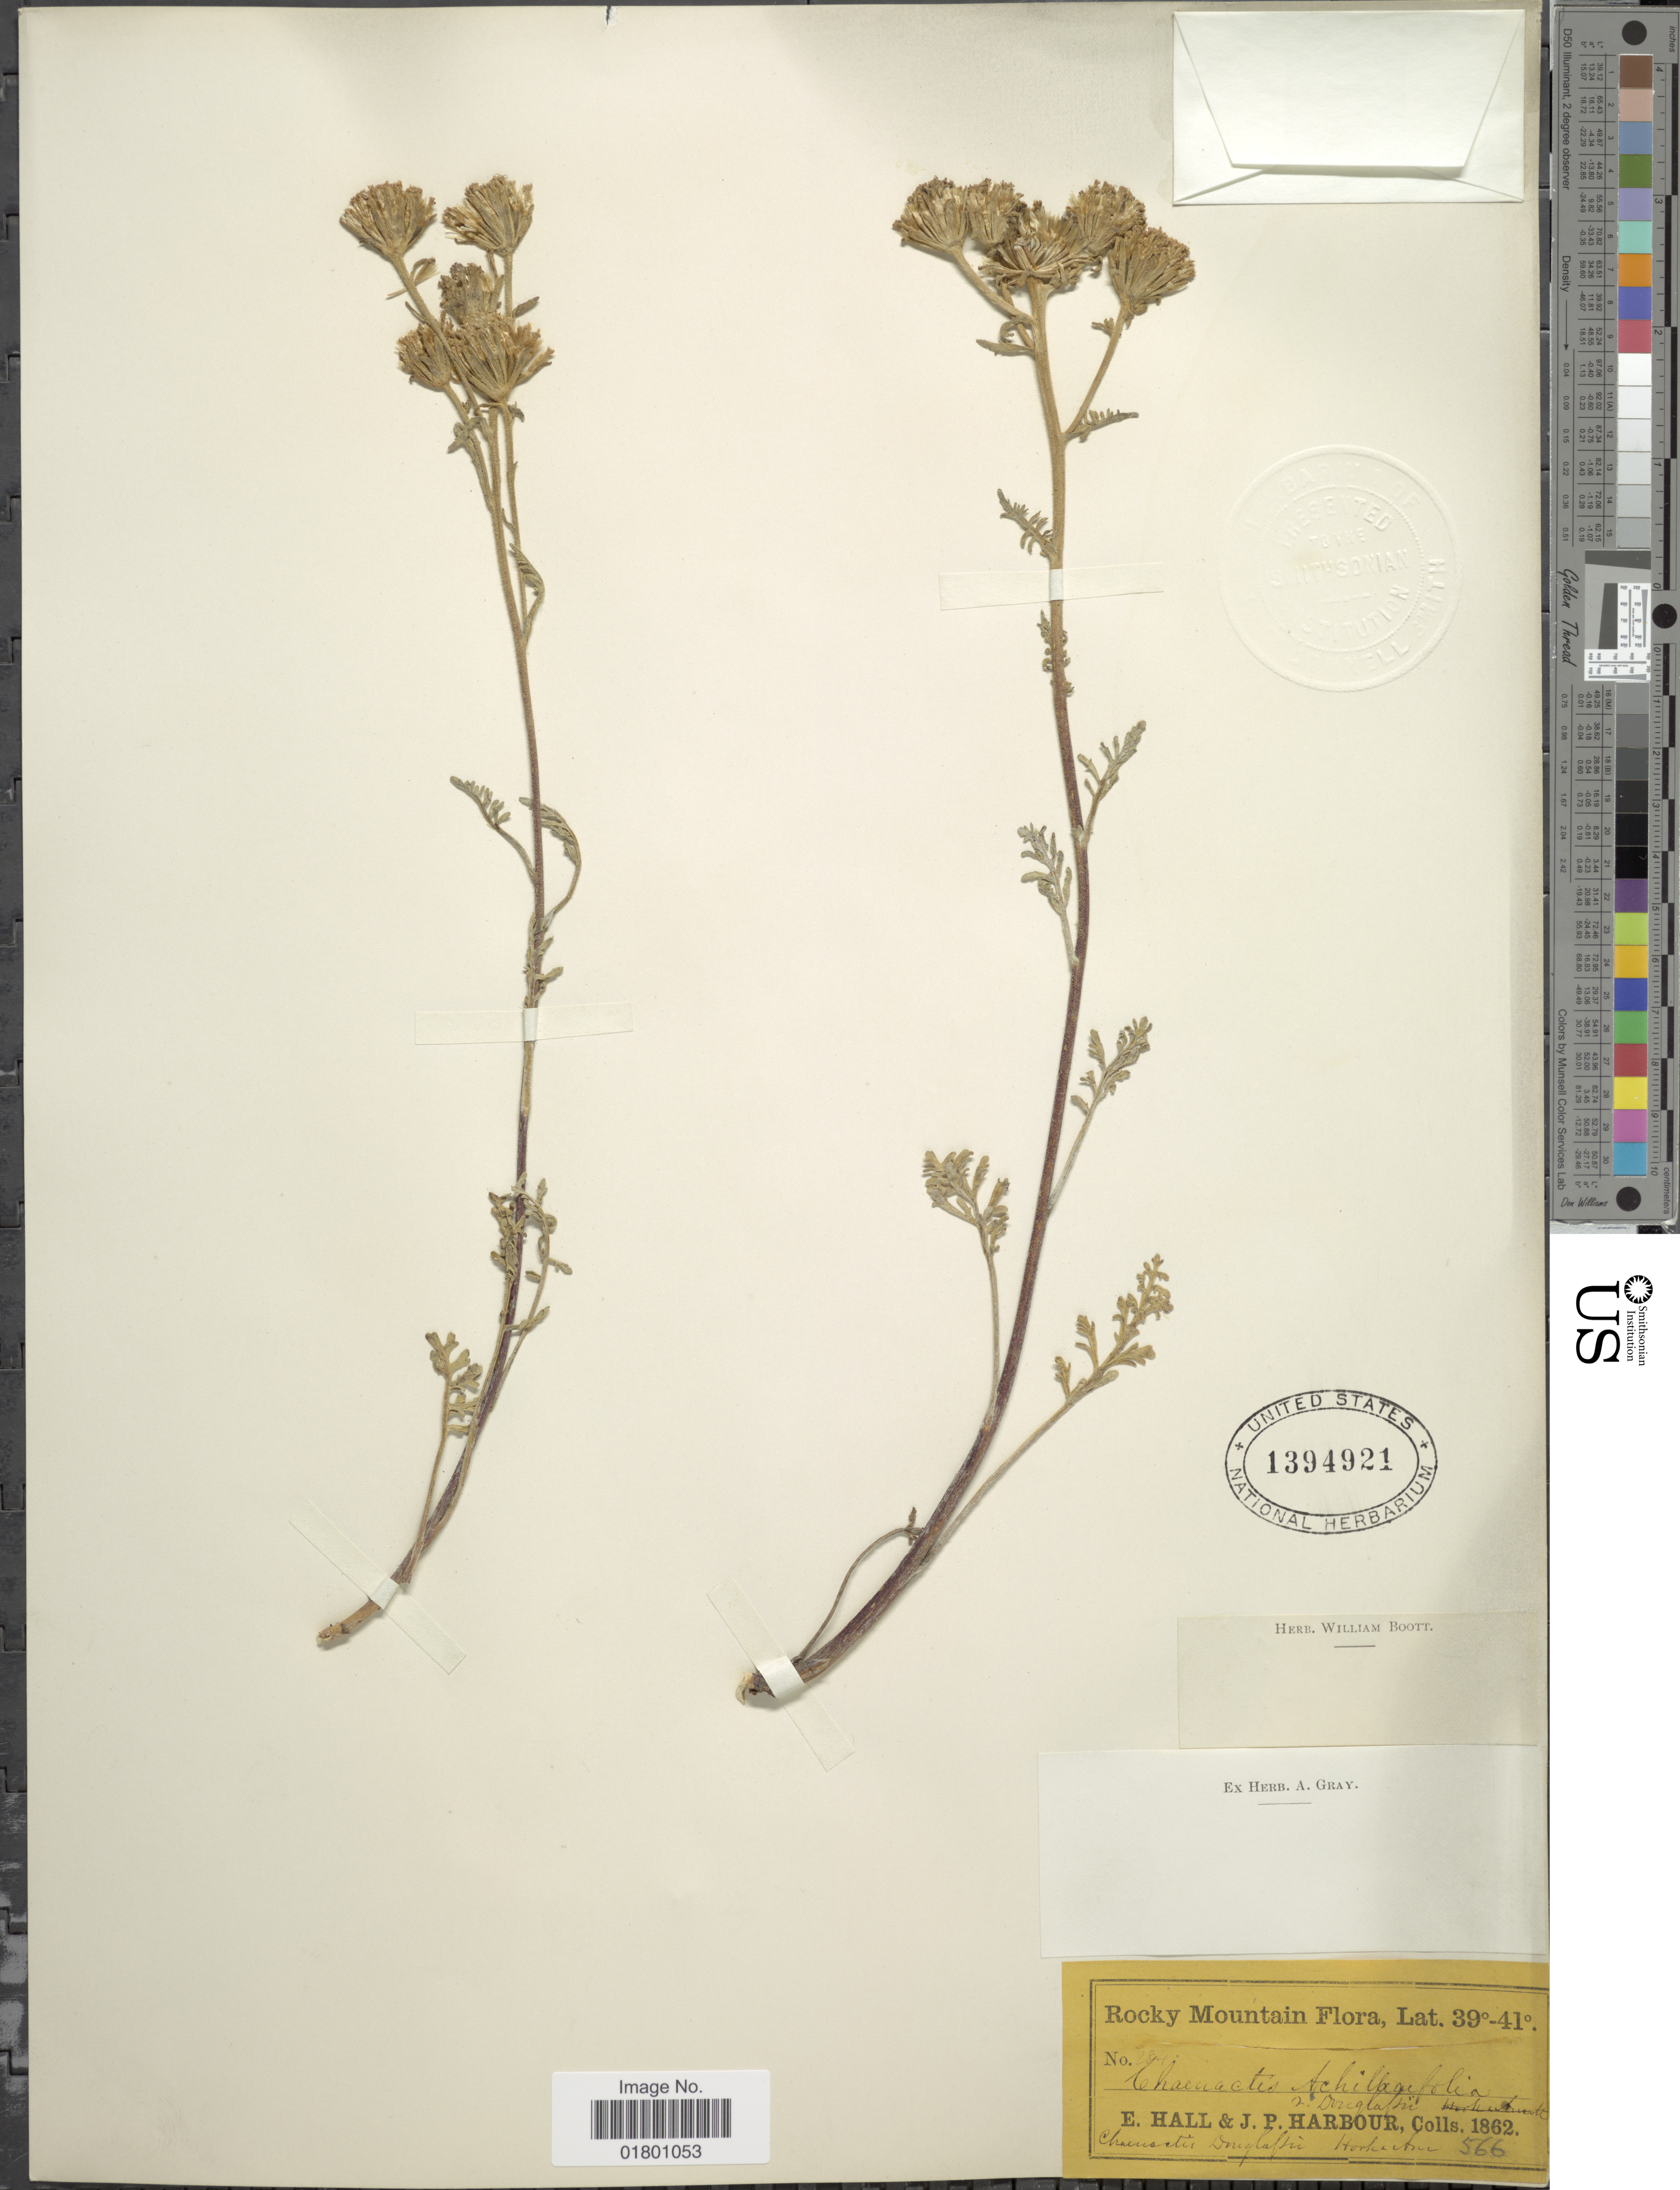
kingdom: Plantae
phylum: Tracheophyta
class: Magnoliopsida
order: Asterales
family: Asteraceae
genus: Chaenactis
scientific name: Chaenactis douglasii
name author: Hook. & Arn.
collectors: E. Hall & J. Harbour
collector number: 566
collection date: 1862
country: United States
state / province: Colorado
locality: Rocky Mtns. Flora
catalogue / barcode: US 1394921